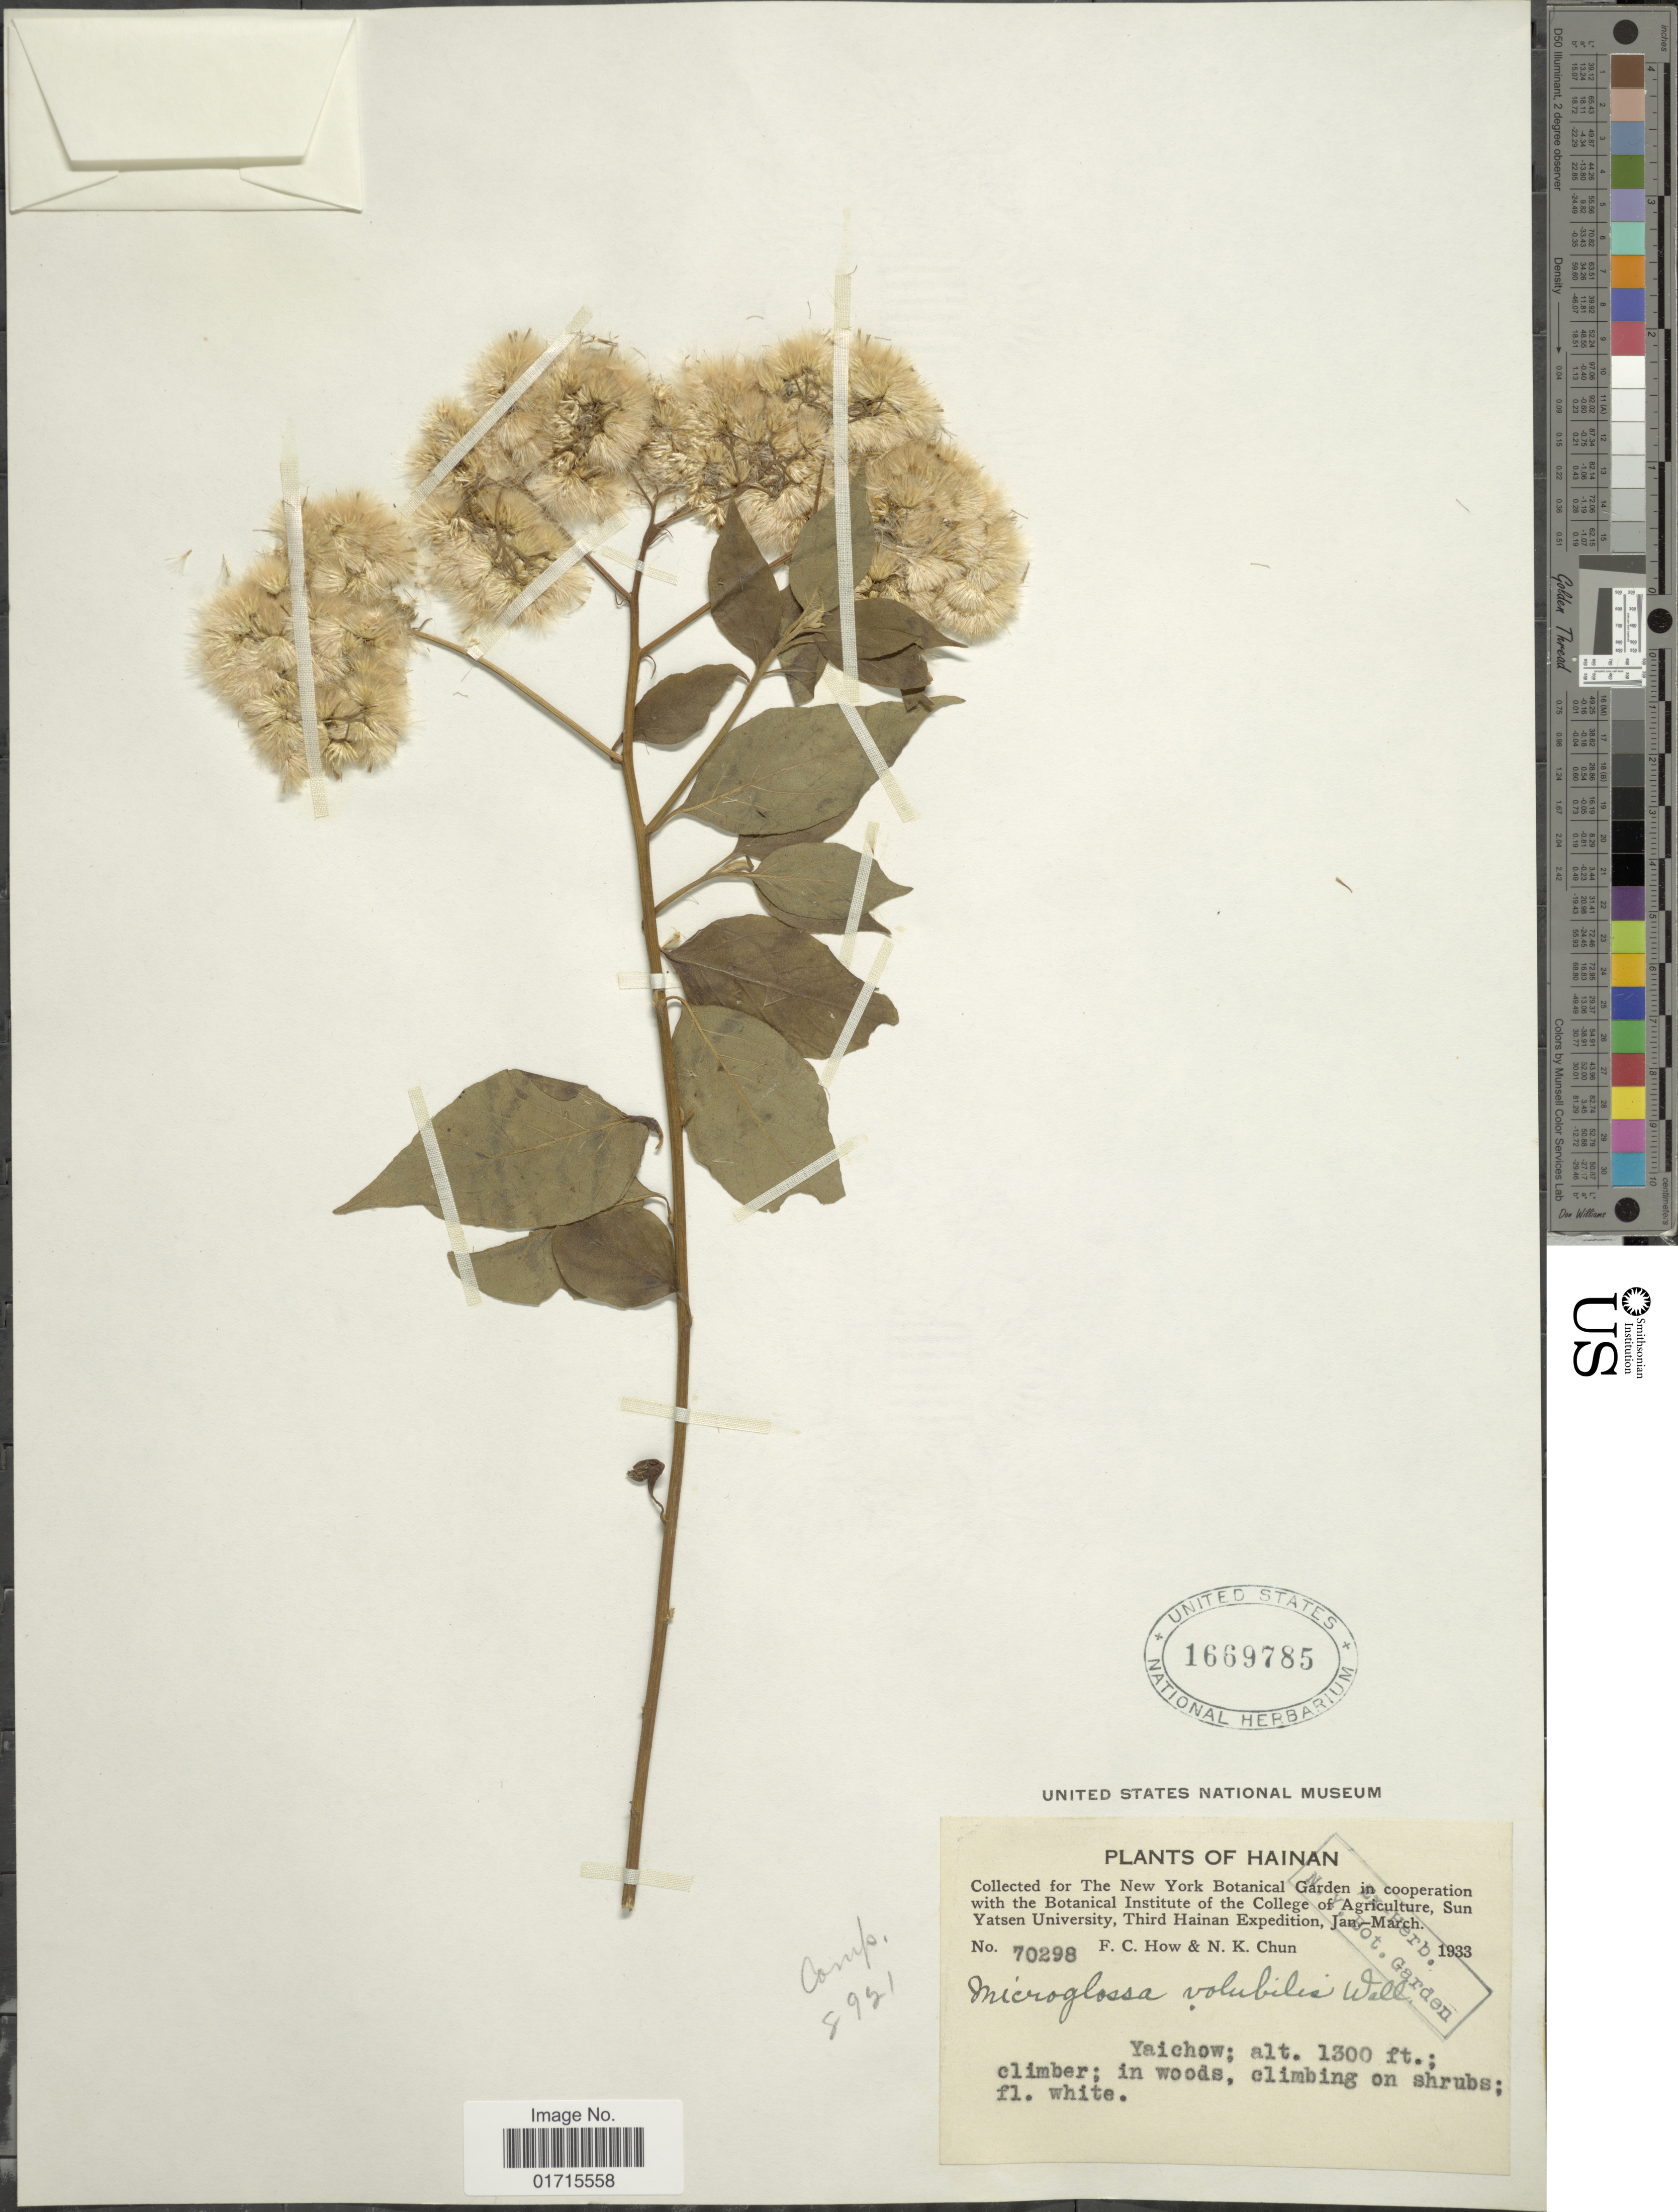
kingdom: Plantae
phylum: Tracheophyta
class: Magnoliopsida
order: Asterales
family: Asteraceae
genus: Microglossa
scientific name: Microglossa pyrifolia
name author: (Lam.) Kuntze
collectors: F. C. How & N. K. Chun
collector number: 70298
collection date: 1933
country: China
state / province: Hainan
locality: Hainan, Yaichow.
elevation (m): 396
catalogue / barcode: US 1669785